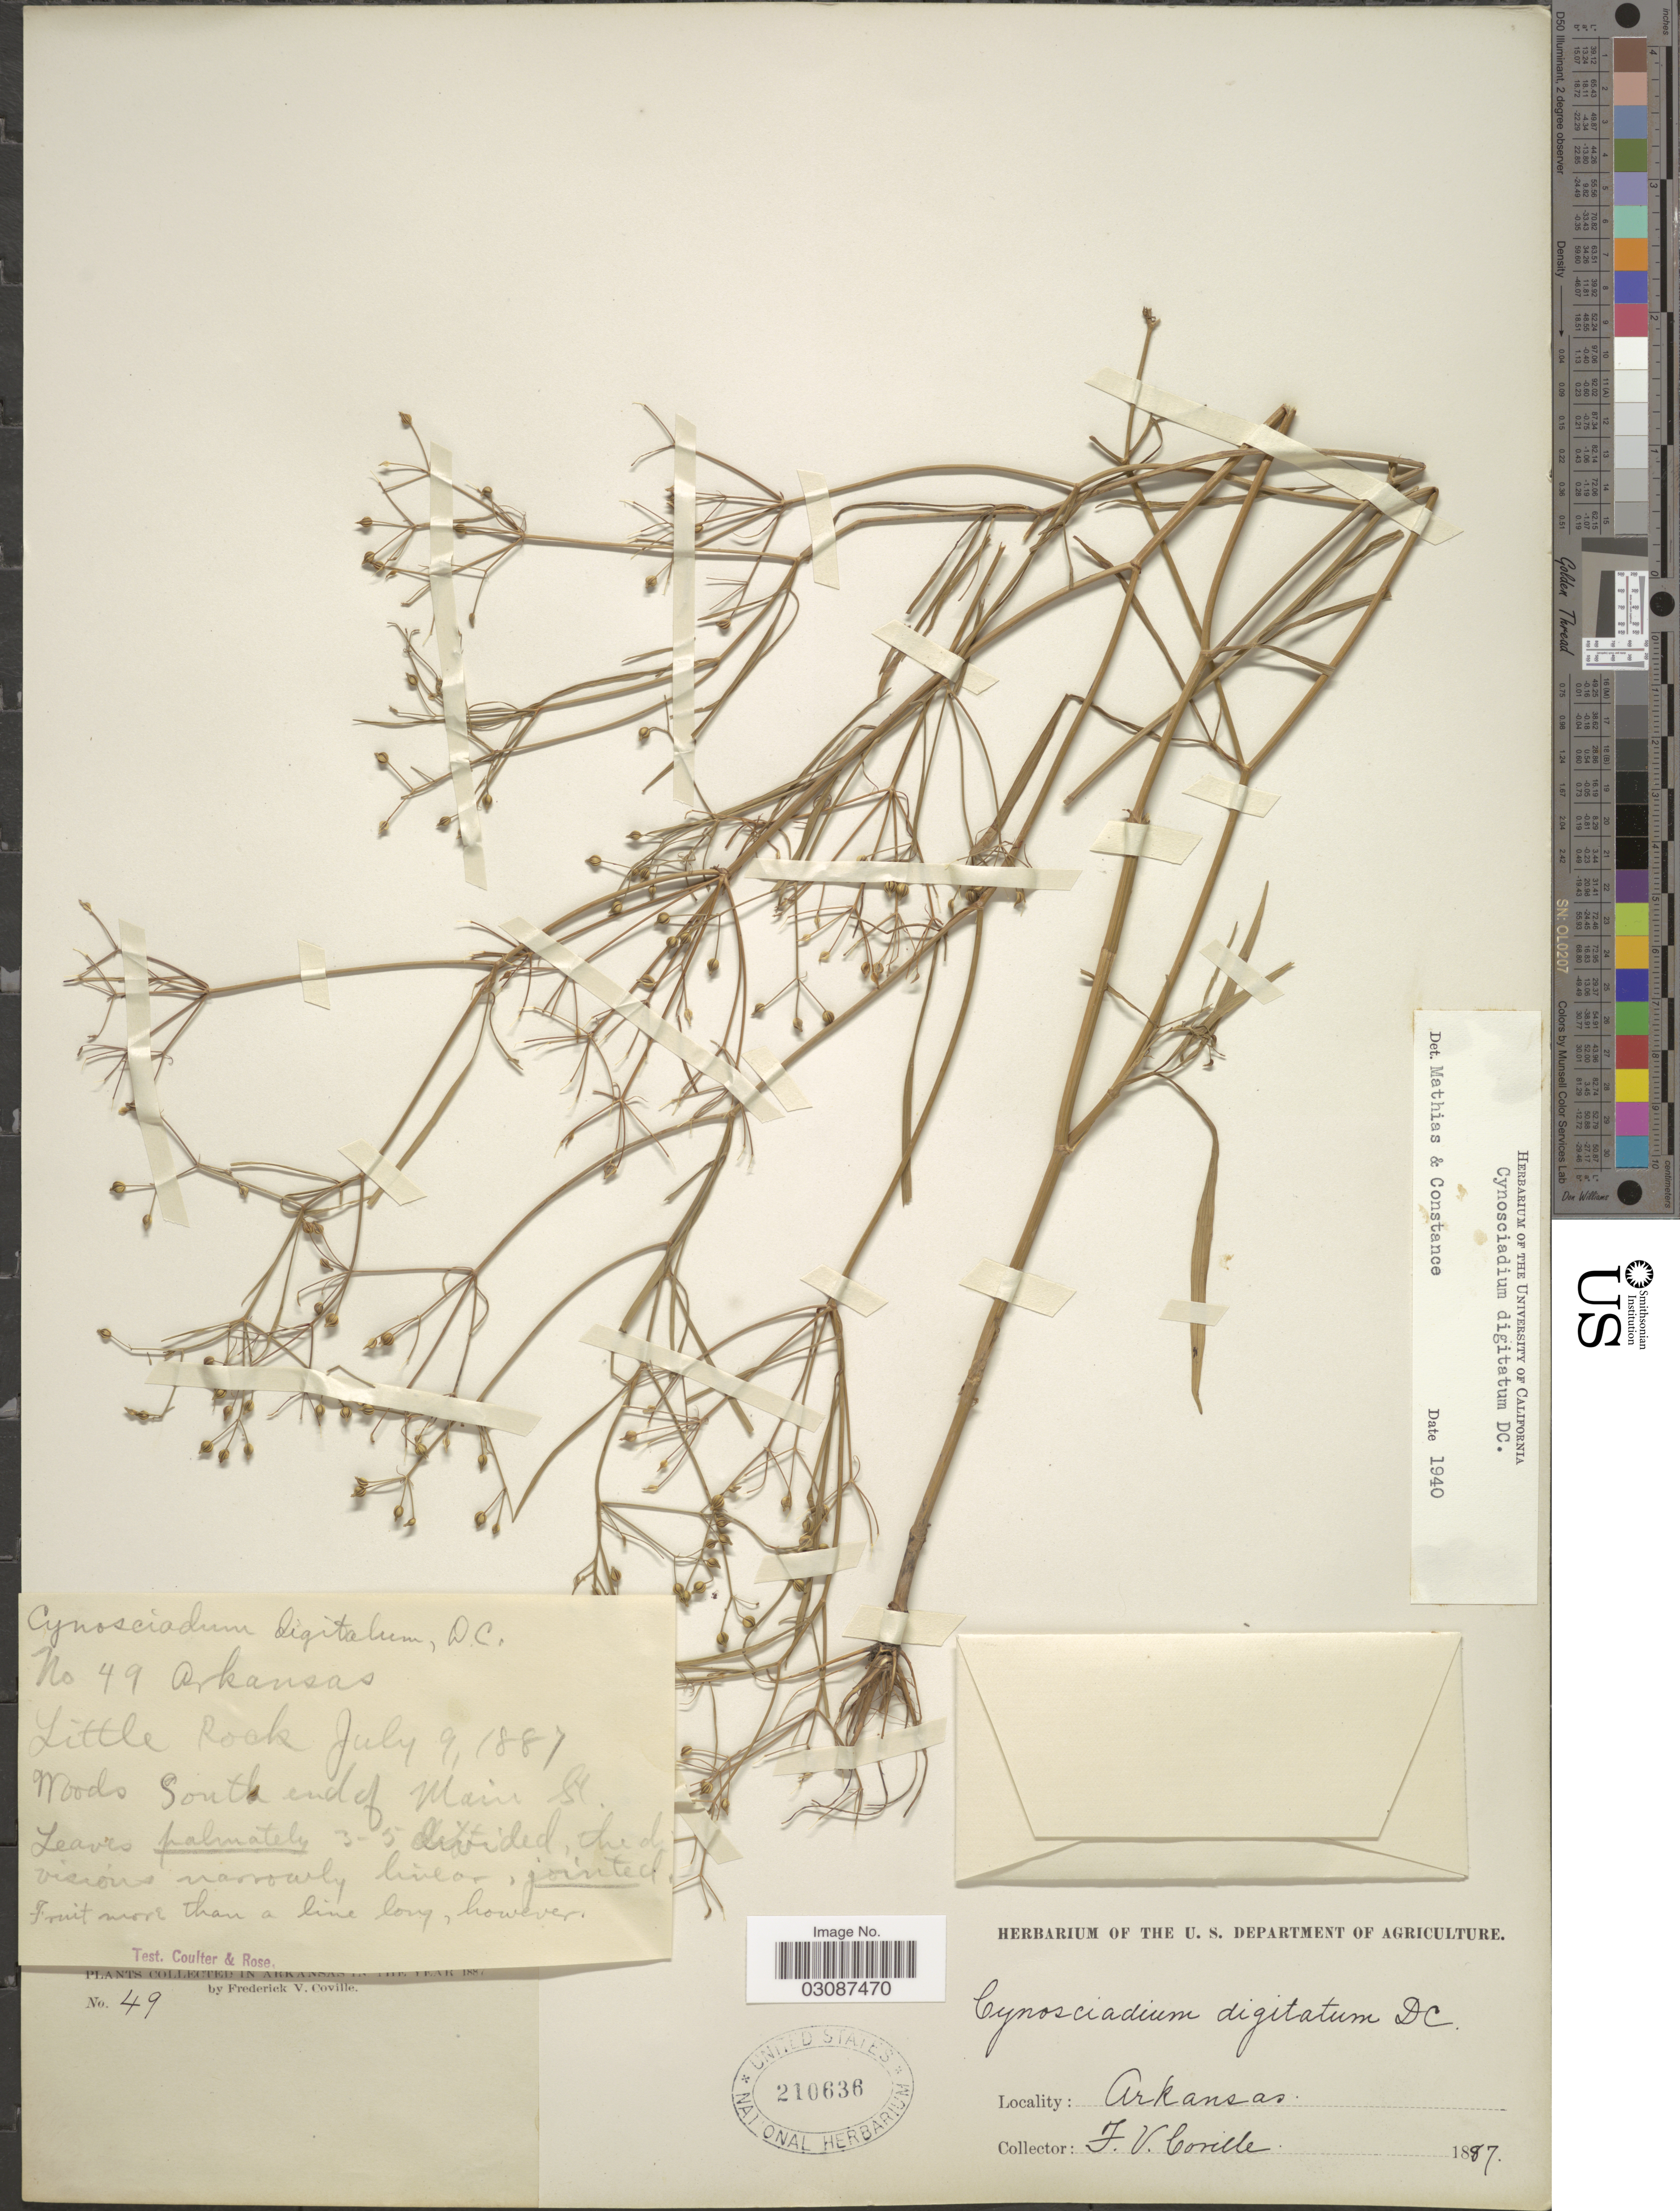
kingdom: Plantae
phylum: Tracheophyta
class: Magnoliopsida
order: Apiales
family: Apiaceae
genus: Cynosciadium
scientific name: Cynosciadium digitatum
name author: DC.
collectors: F. V. Coville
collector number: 49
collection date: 1887-07-09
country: United States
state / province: Arkansas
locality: Little Rock. Woods South end of Main St.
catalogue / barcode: US 210636